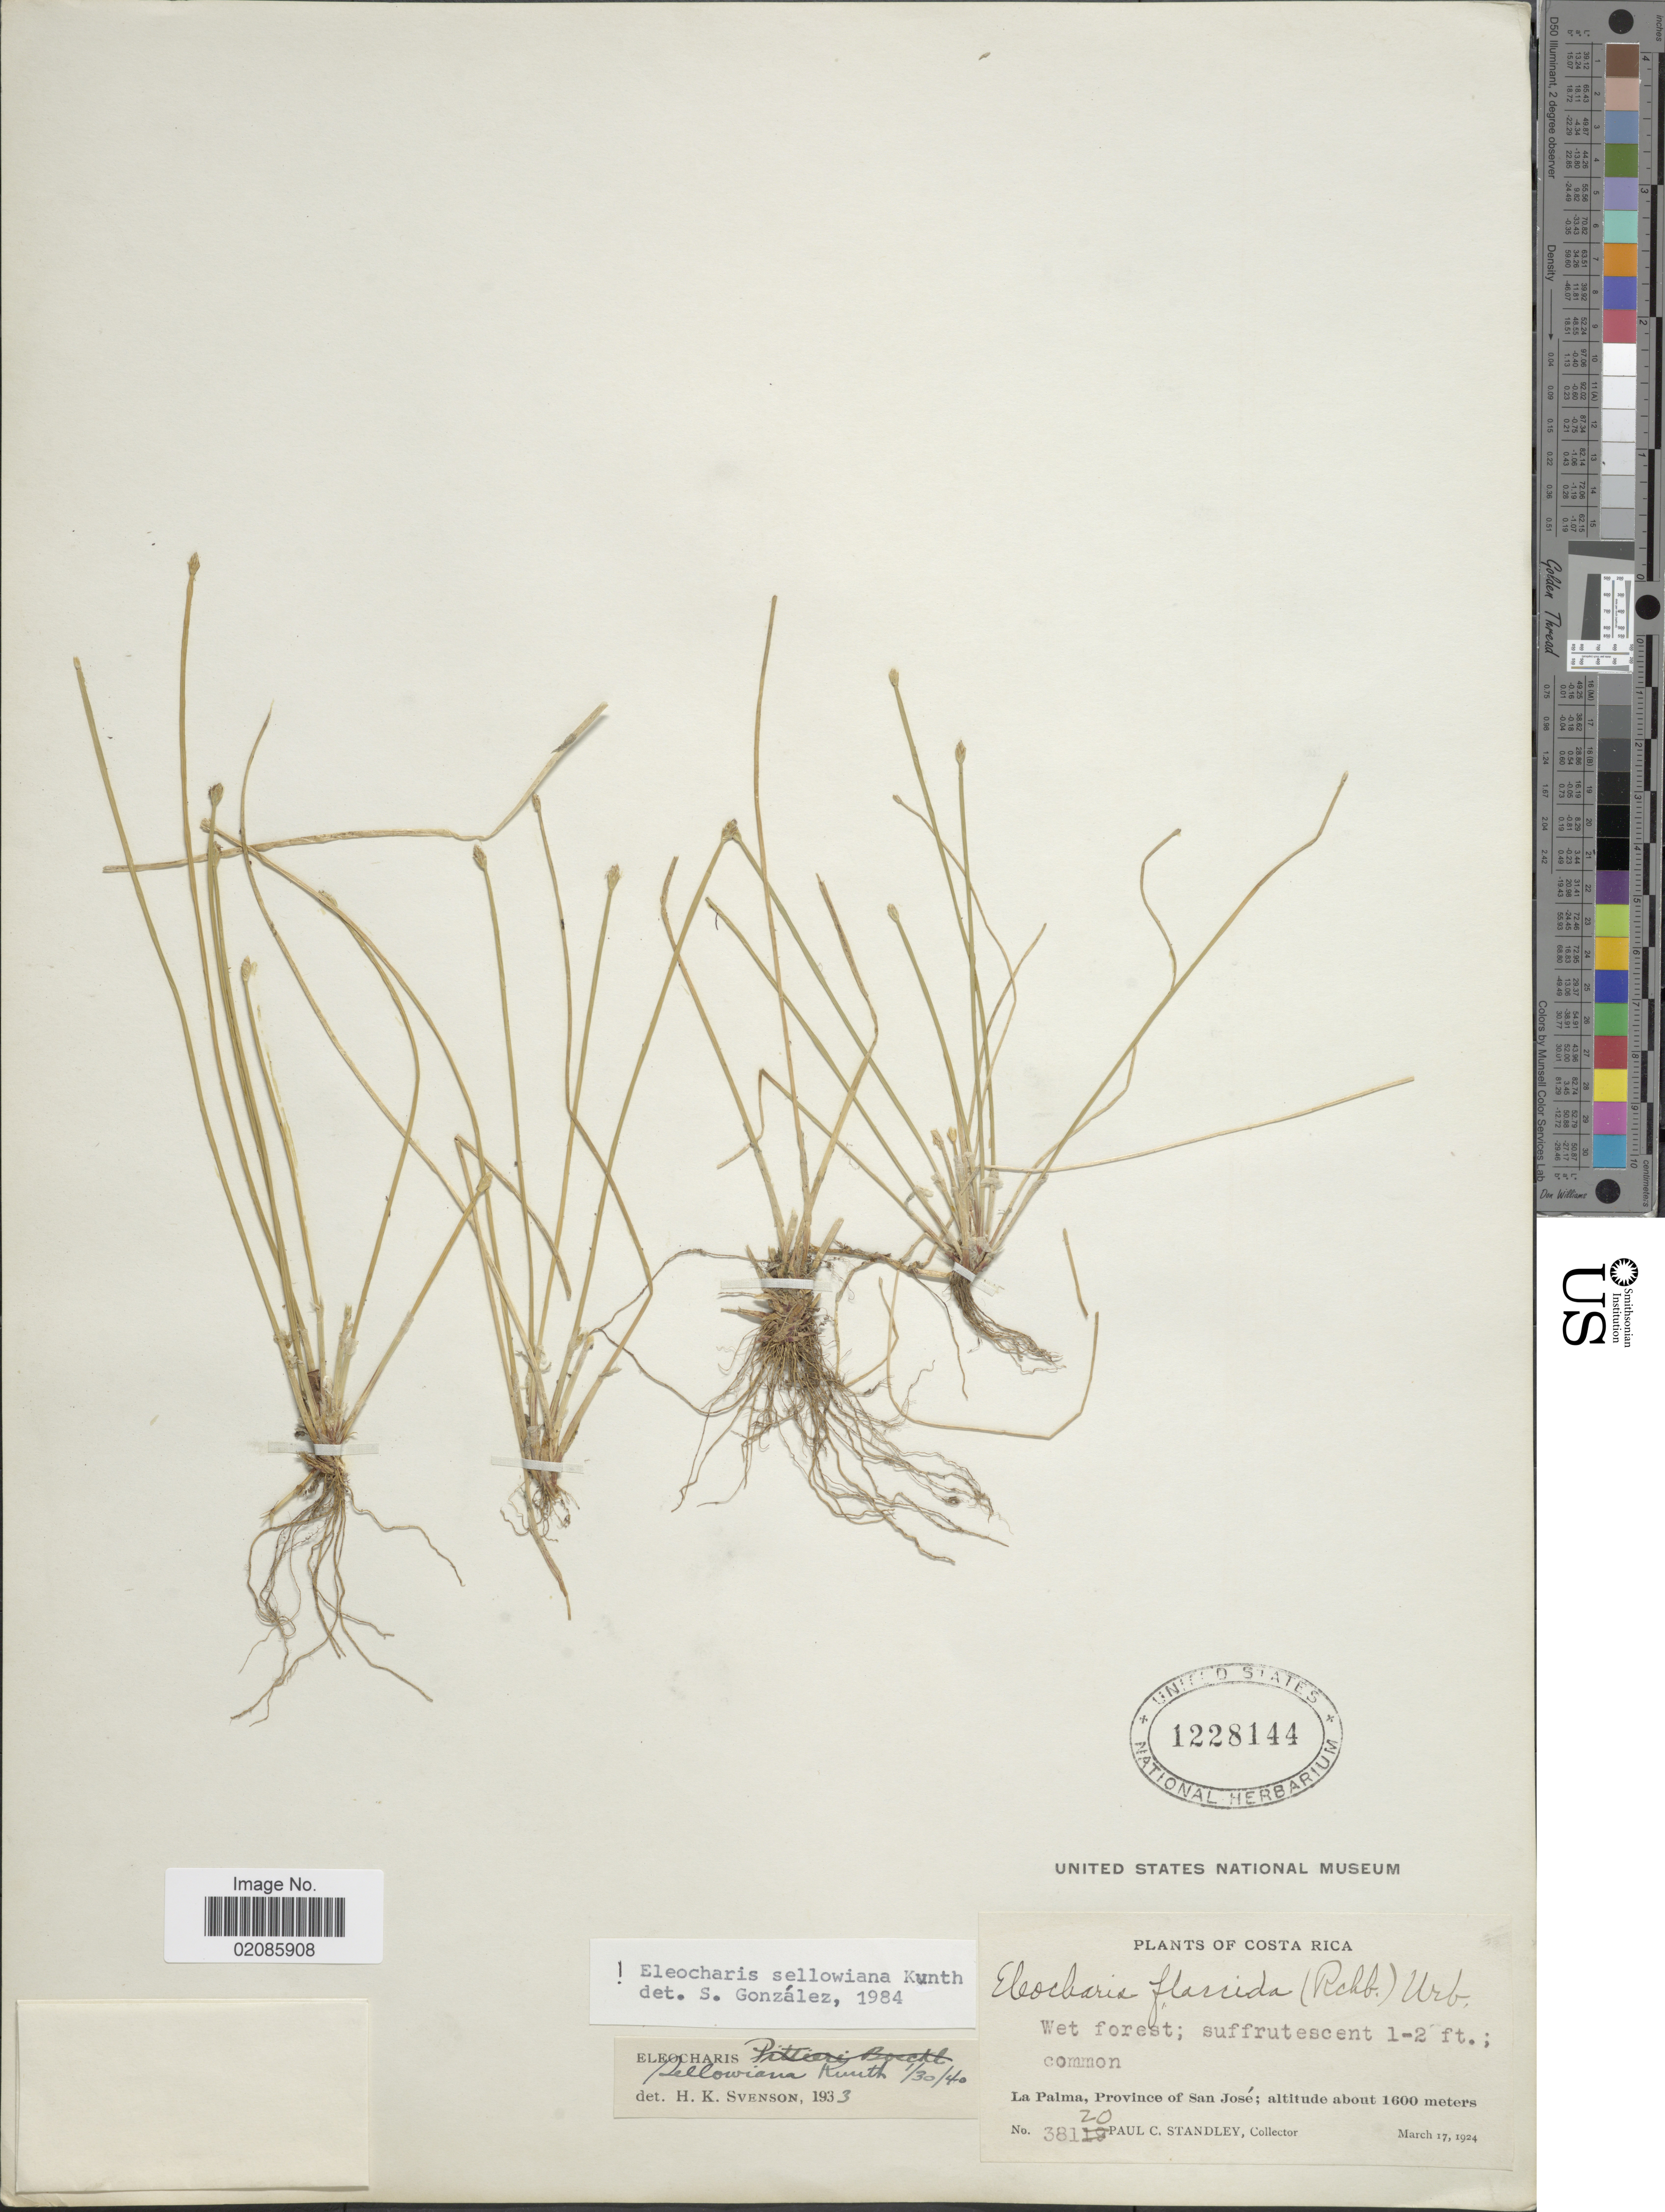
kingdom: Plantae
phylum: Tracheophyta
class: Liliopsida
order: Poales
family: Cyperaceae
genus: Eleocharis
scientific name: Eleocharis sellowiana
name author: Kunth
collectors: P. C. Standley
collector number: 38120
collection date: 1924-03-17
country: Costa Rica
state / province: San José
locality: La Palma, Province of San José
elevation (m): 1600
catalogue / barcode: US 1228144